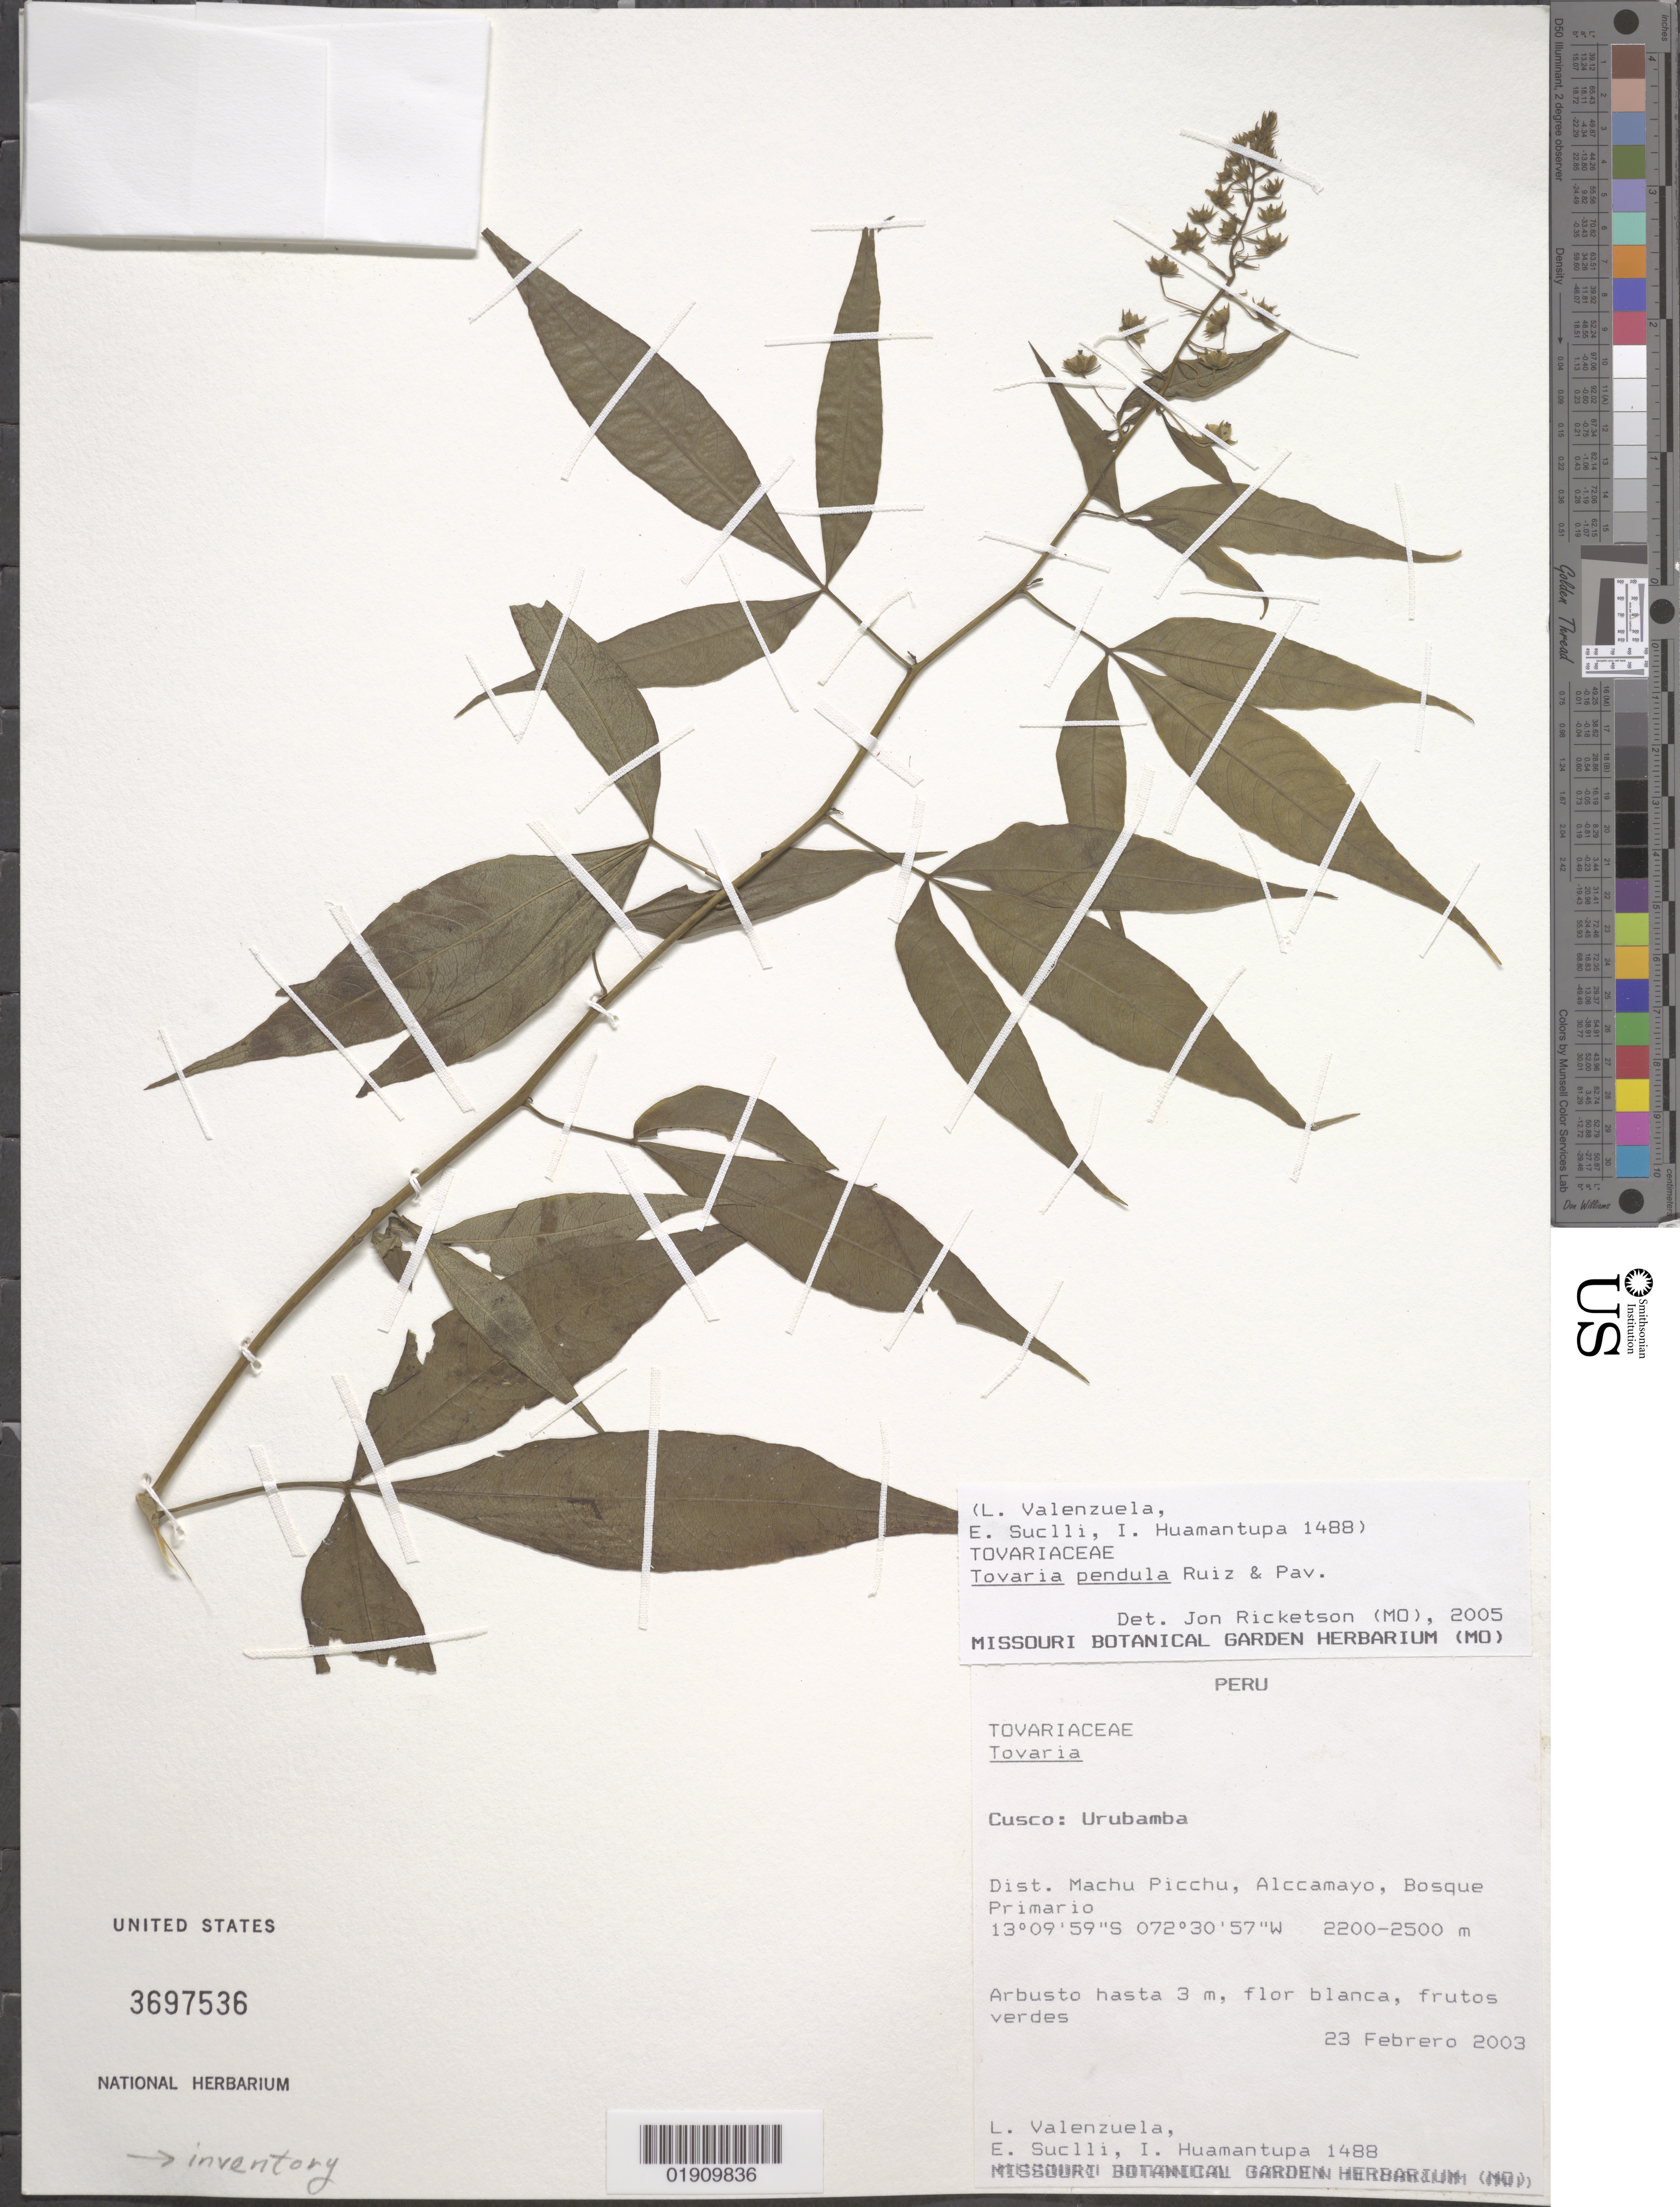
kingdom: Plantae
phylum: Tracheophyta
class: Magnoliopsida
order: Brassicales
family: Tovariaceae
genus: Tovaria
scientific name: Tovaria pendula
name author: Ruiz & Pav.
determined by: Ricketson, Jon M., (MO), Missouri Botanical Garden (UNITED STATES)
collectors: L. Valenzuela, E. Suclli & I. Huamantupa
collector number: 1488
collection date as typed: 23 Febrero 2003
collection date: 2003-02-23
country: Peru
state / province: Cusco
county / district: Urubamba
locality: Dist. Machu Picchu, Alvvamayo, Bosque Primario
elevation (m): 2200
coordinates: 13°09'59"S, 072°30'57"W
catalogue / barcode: US 3697536